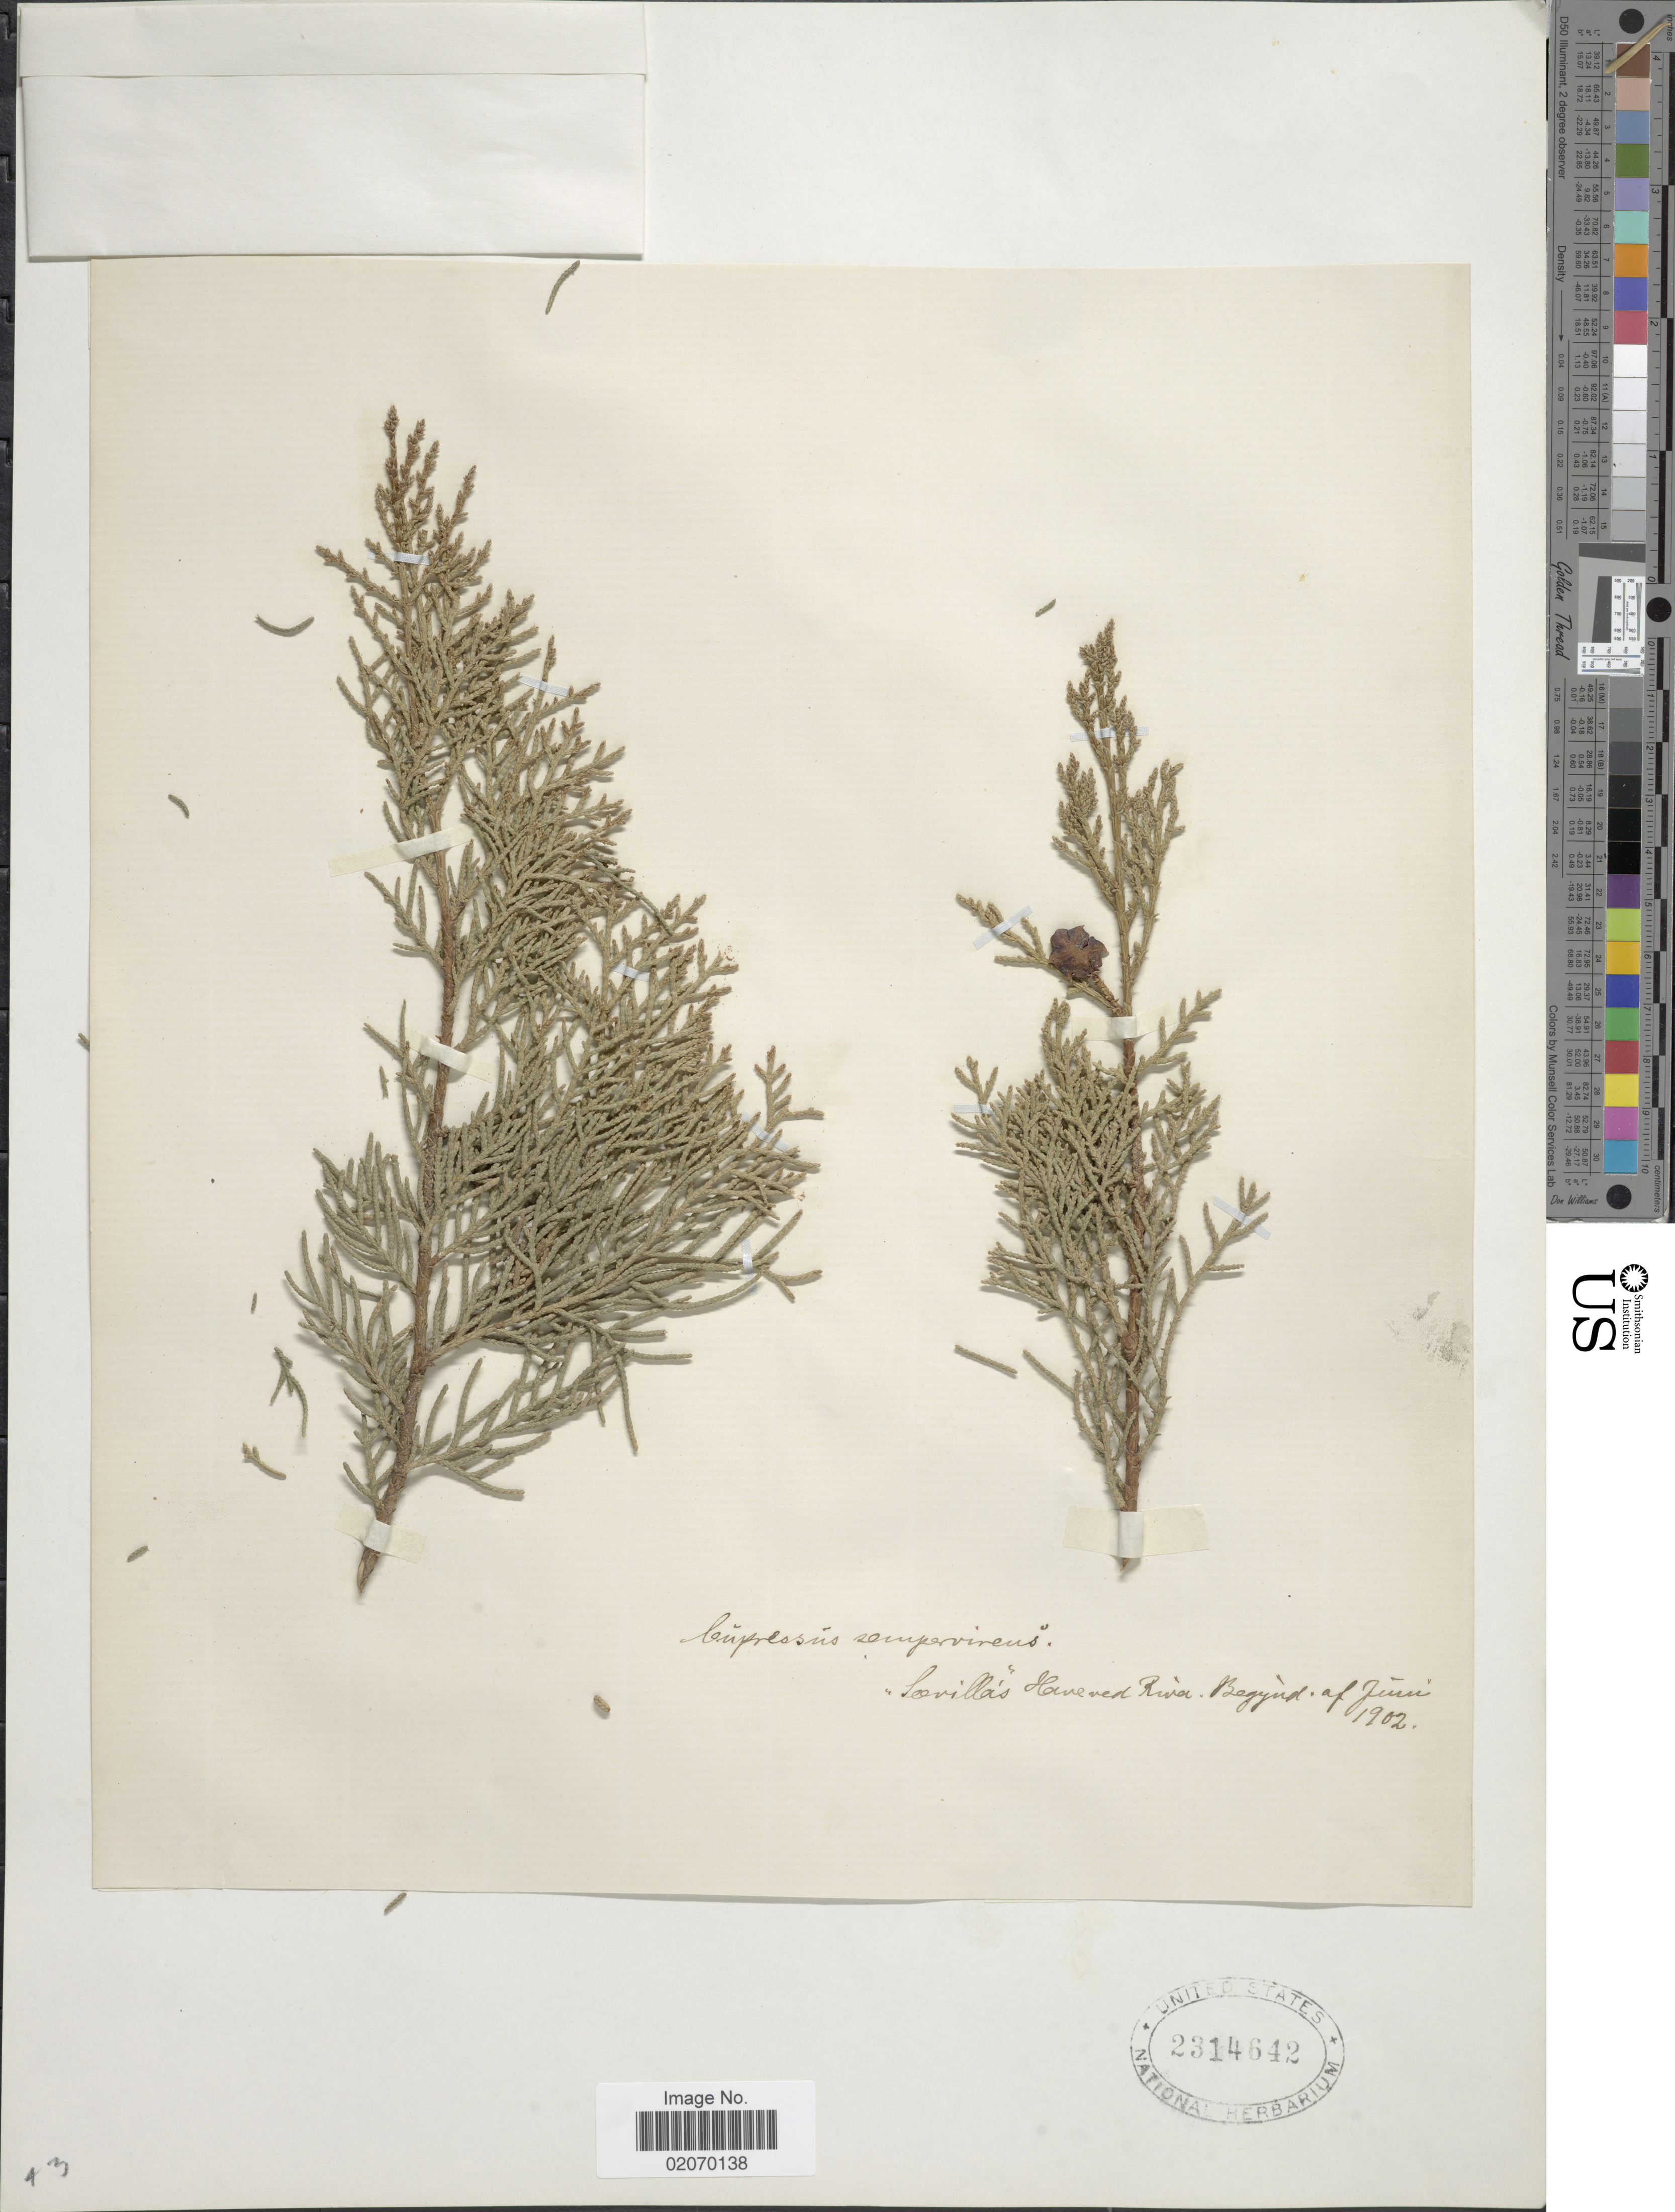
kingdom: Plantae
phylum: Tracheophyta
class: Pinopsida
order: Pinales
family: Cupressaceae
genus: Cupressus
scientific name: Cupressus sempervirens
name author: L.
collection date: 1902-06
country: Spain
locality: "Sovilla's" Henares River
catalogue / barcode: US 2314642